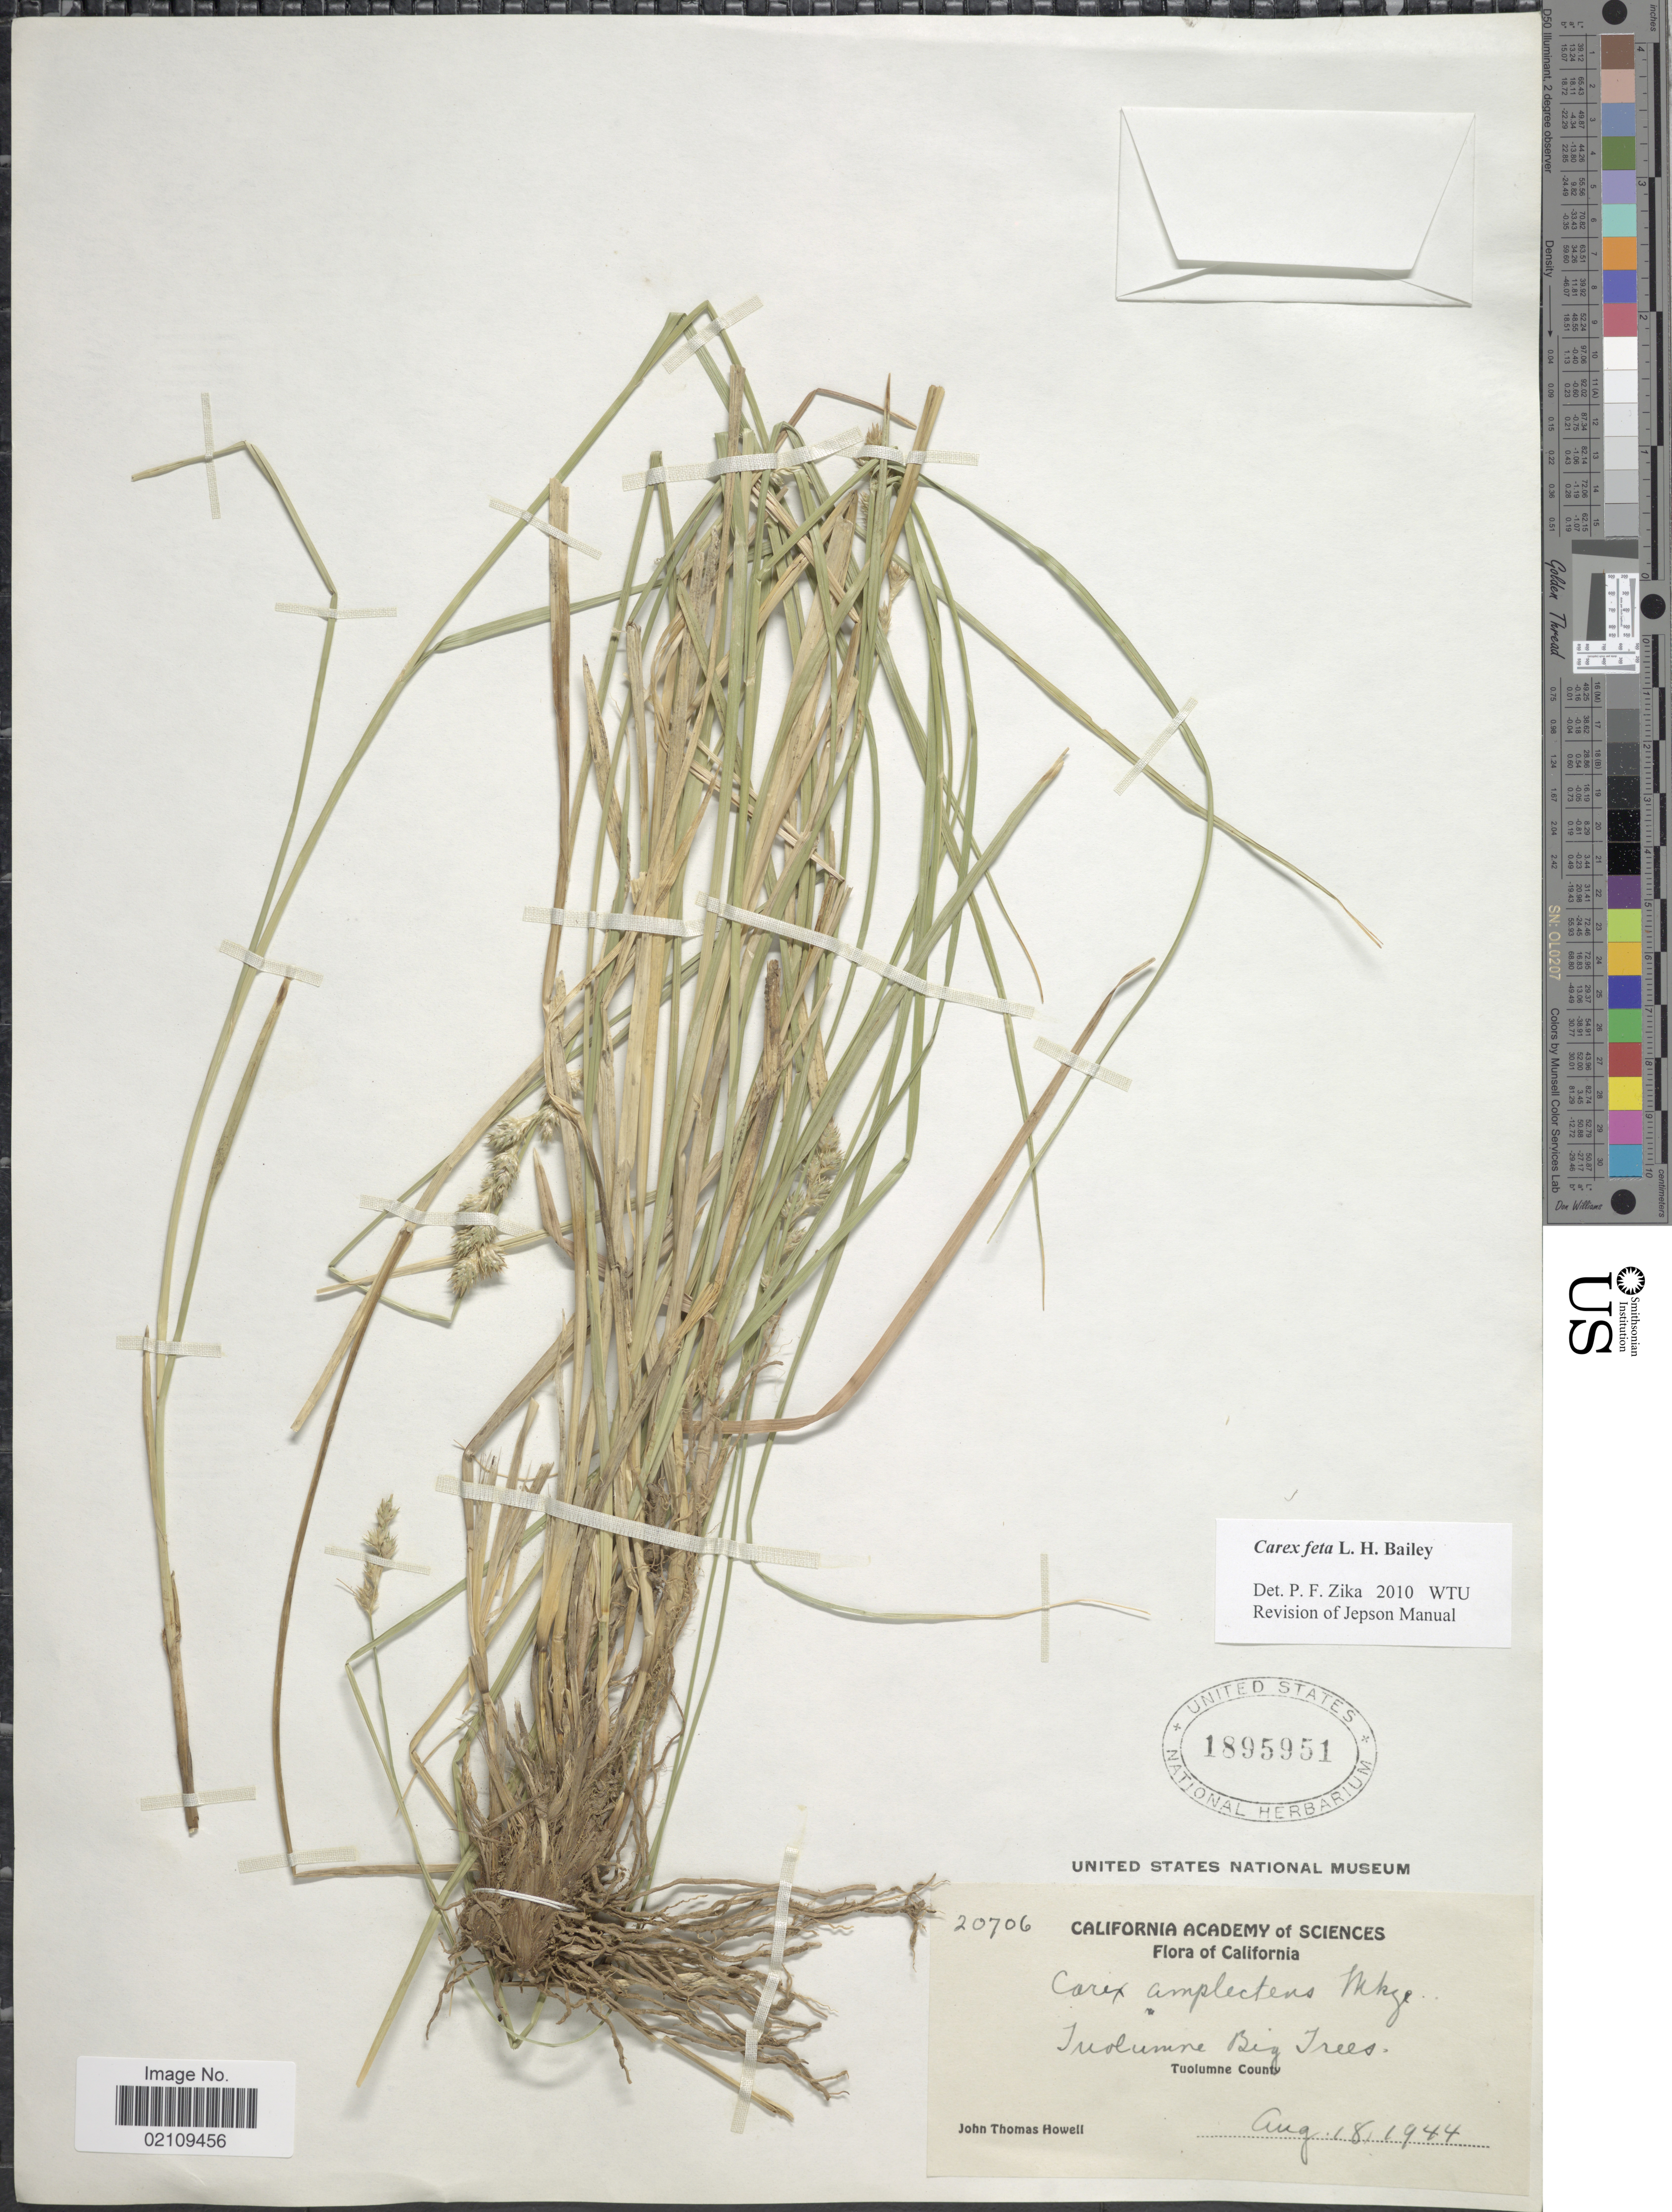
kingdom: Plantae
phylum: Tracheophyta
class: Liliopsida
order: Poales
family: Cyperaceae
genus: Carex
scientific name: Carex feta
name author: L.H. Bailey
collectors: J. T. Howell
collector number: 20706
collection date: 1944-08-18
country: United States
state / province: California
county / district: Tuolumne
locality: Tuolumne Big Trees, Tuolumne County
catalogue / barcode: US 1895951